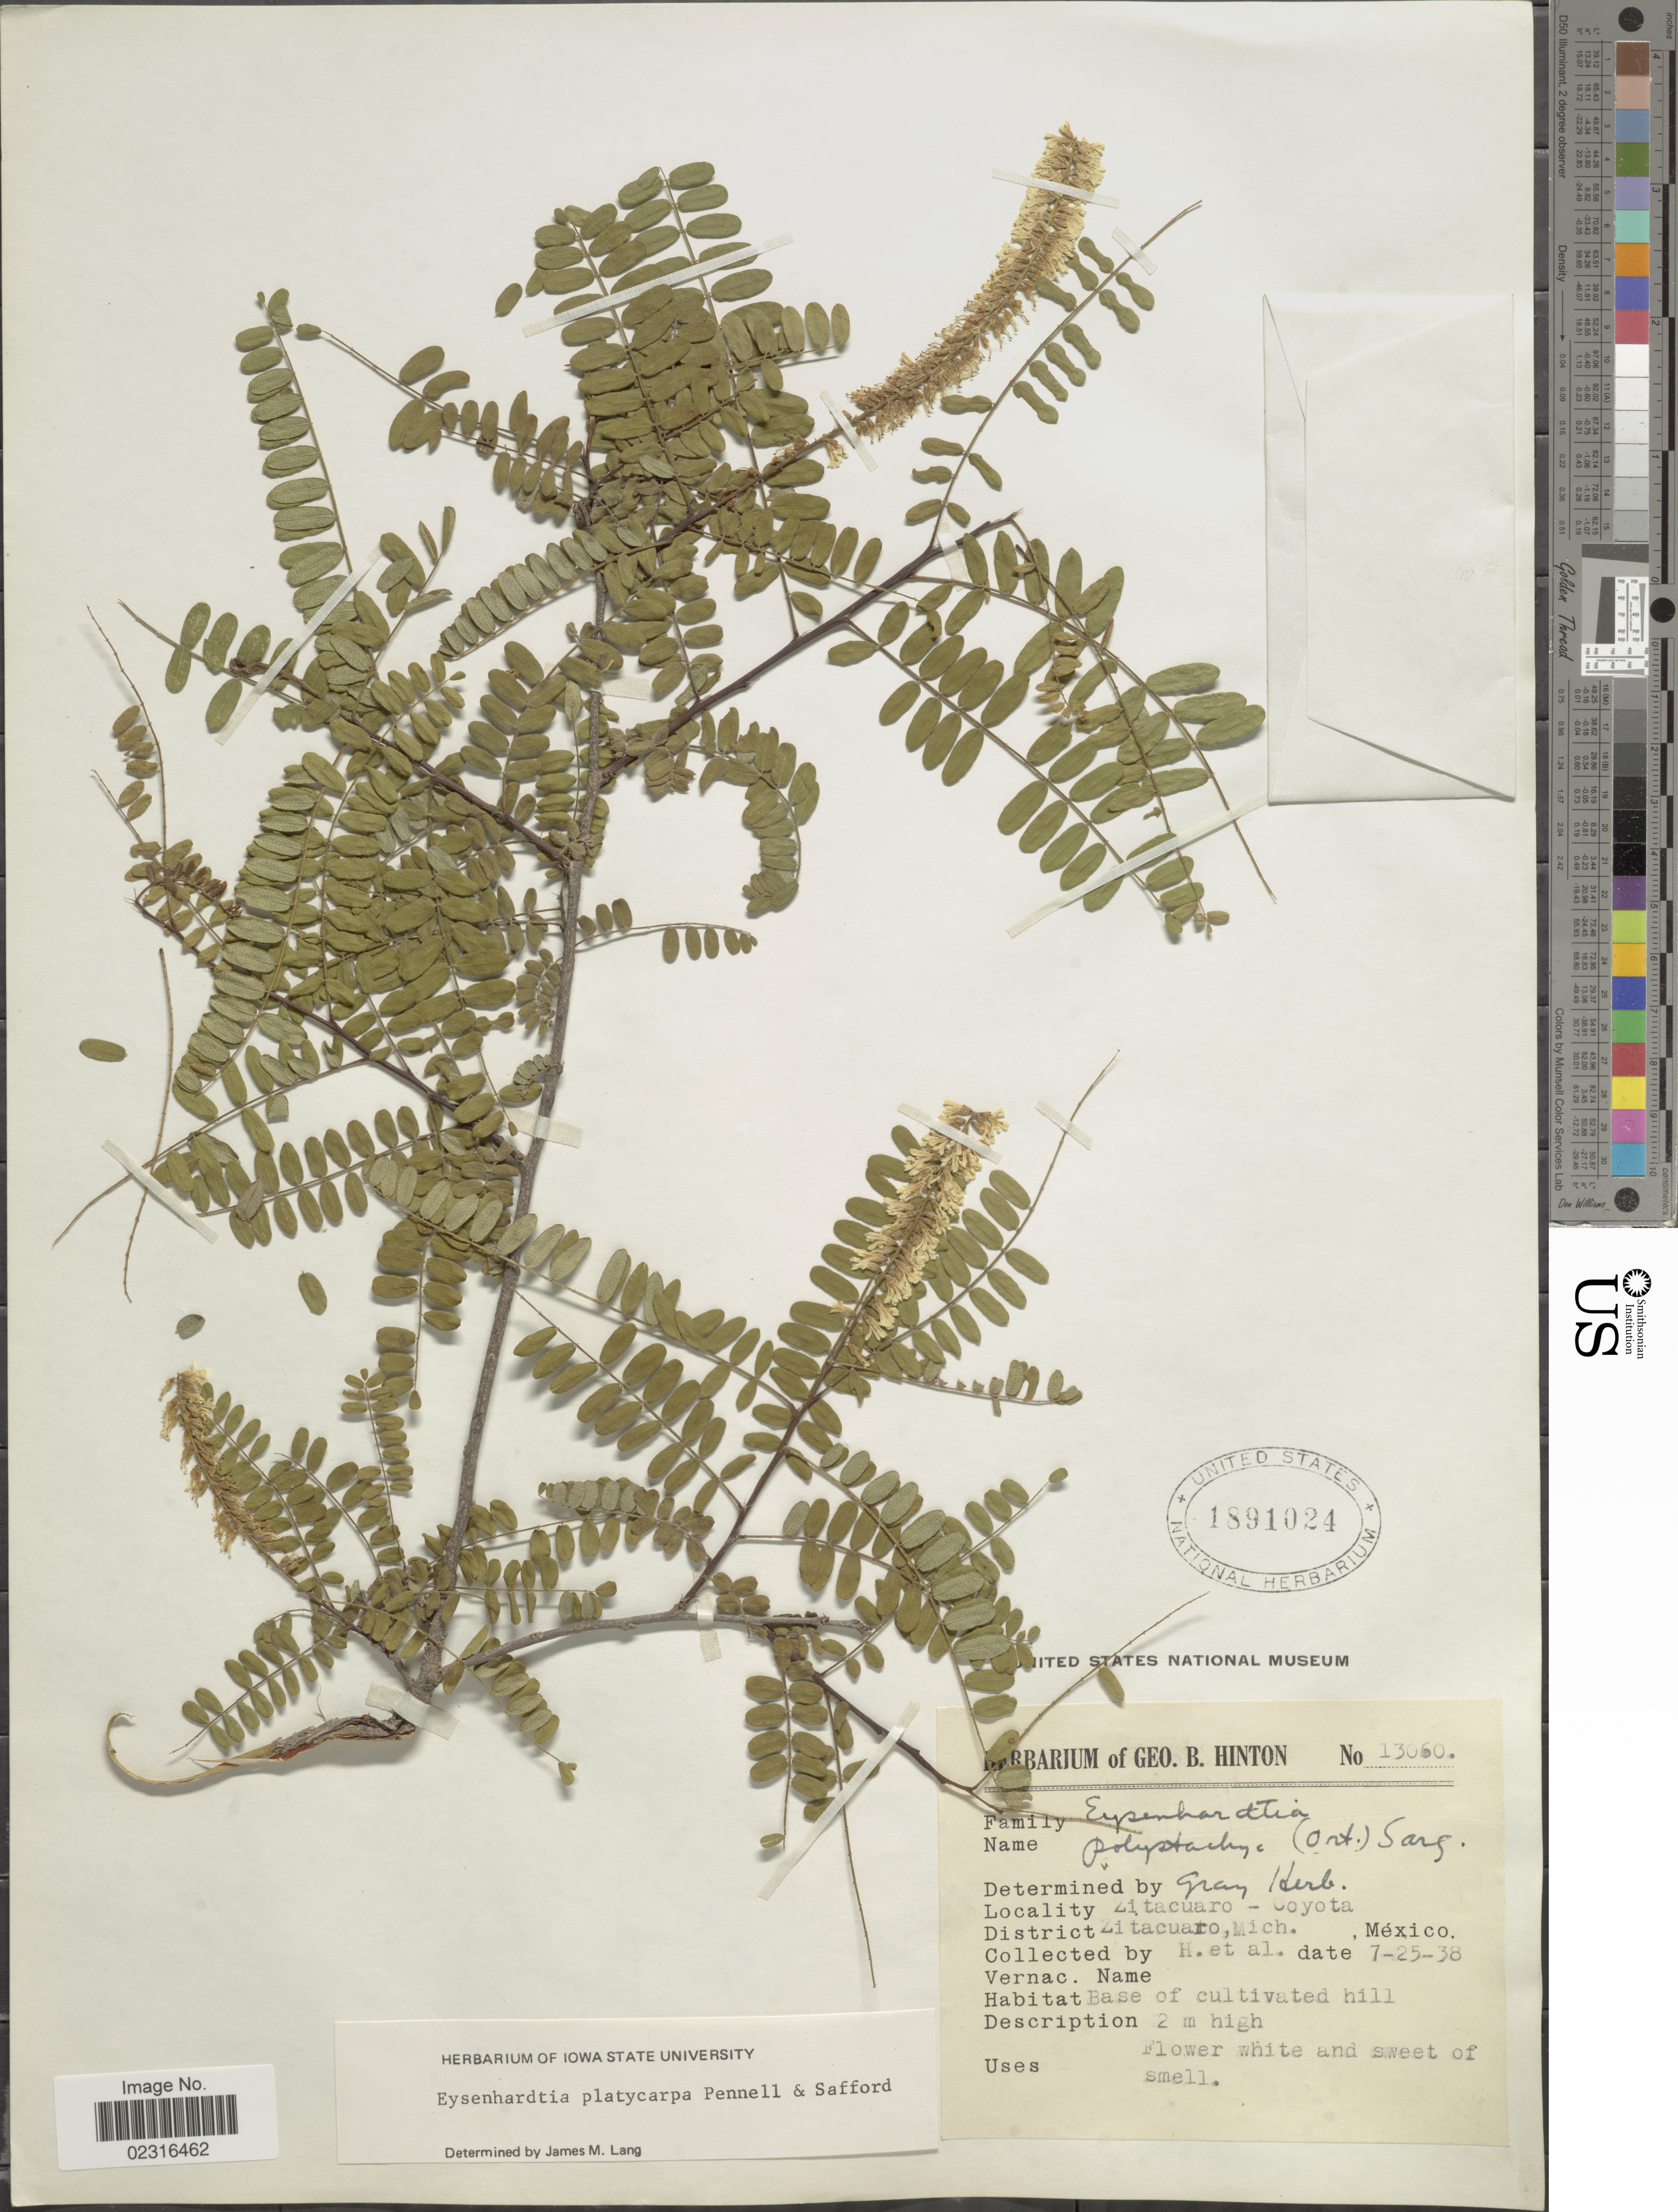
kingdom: Plantae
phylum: Tracheophyta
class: Magnoliopsida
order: Fabales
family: Fabaceae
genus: Eysenhardtia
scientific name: Eysenhardtia platycarpa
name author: Pennell & Saff.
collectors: G. B. Hinton & et al.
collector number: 13060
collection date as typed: Transcribed d/m/y: 25/7/38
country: Mexico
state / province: Michoacán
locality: Zitacuaro-Coyota, District Zitacuaro, base of cultivated hill.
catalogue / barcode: US 1891024